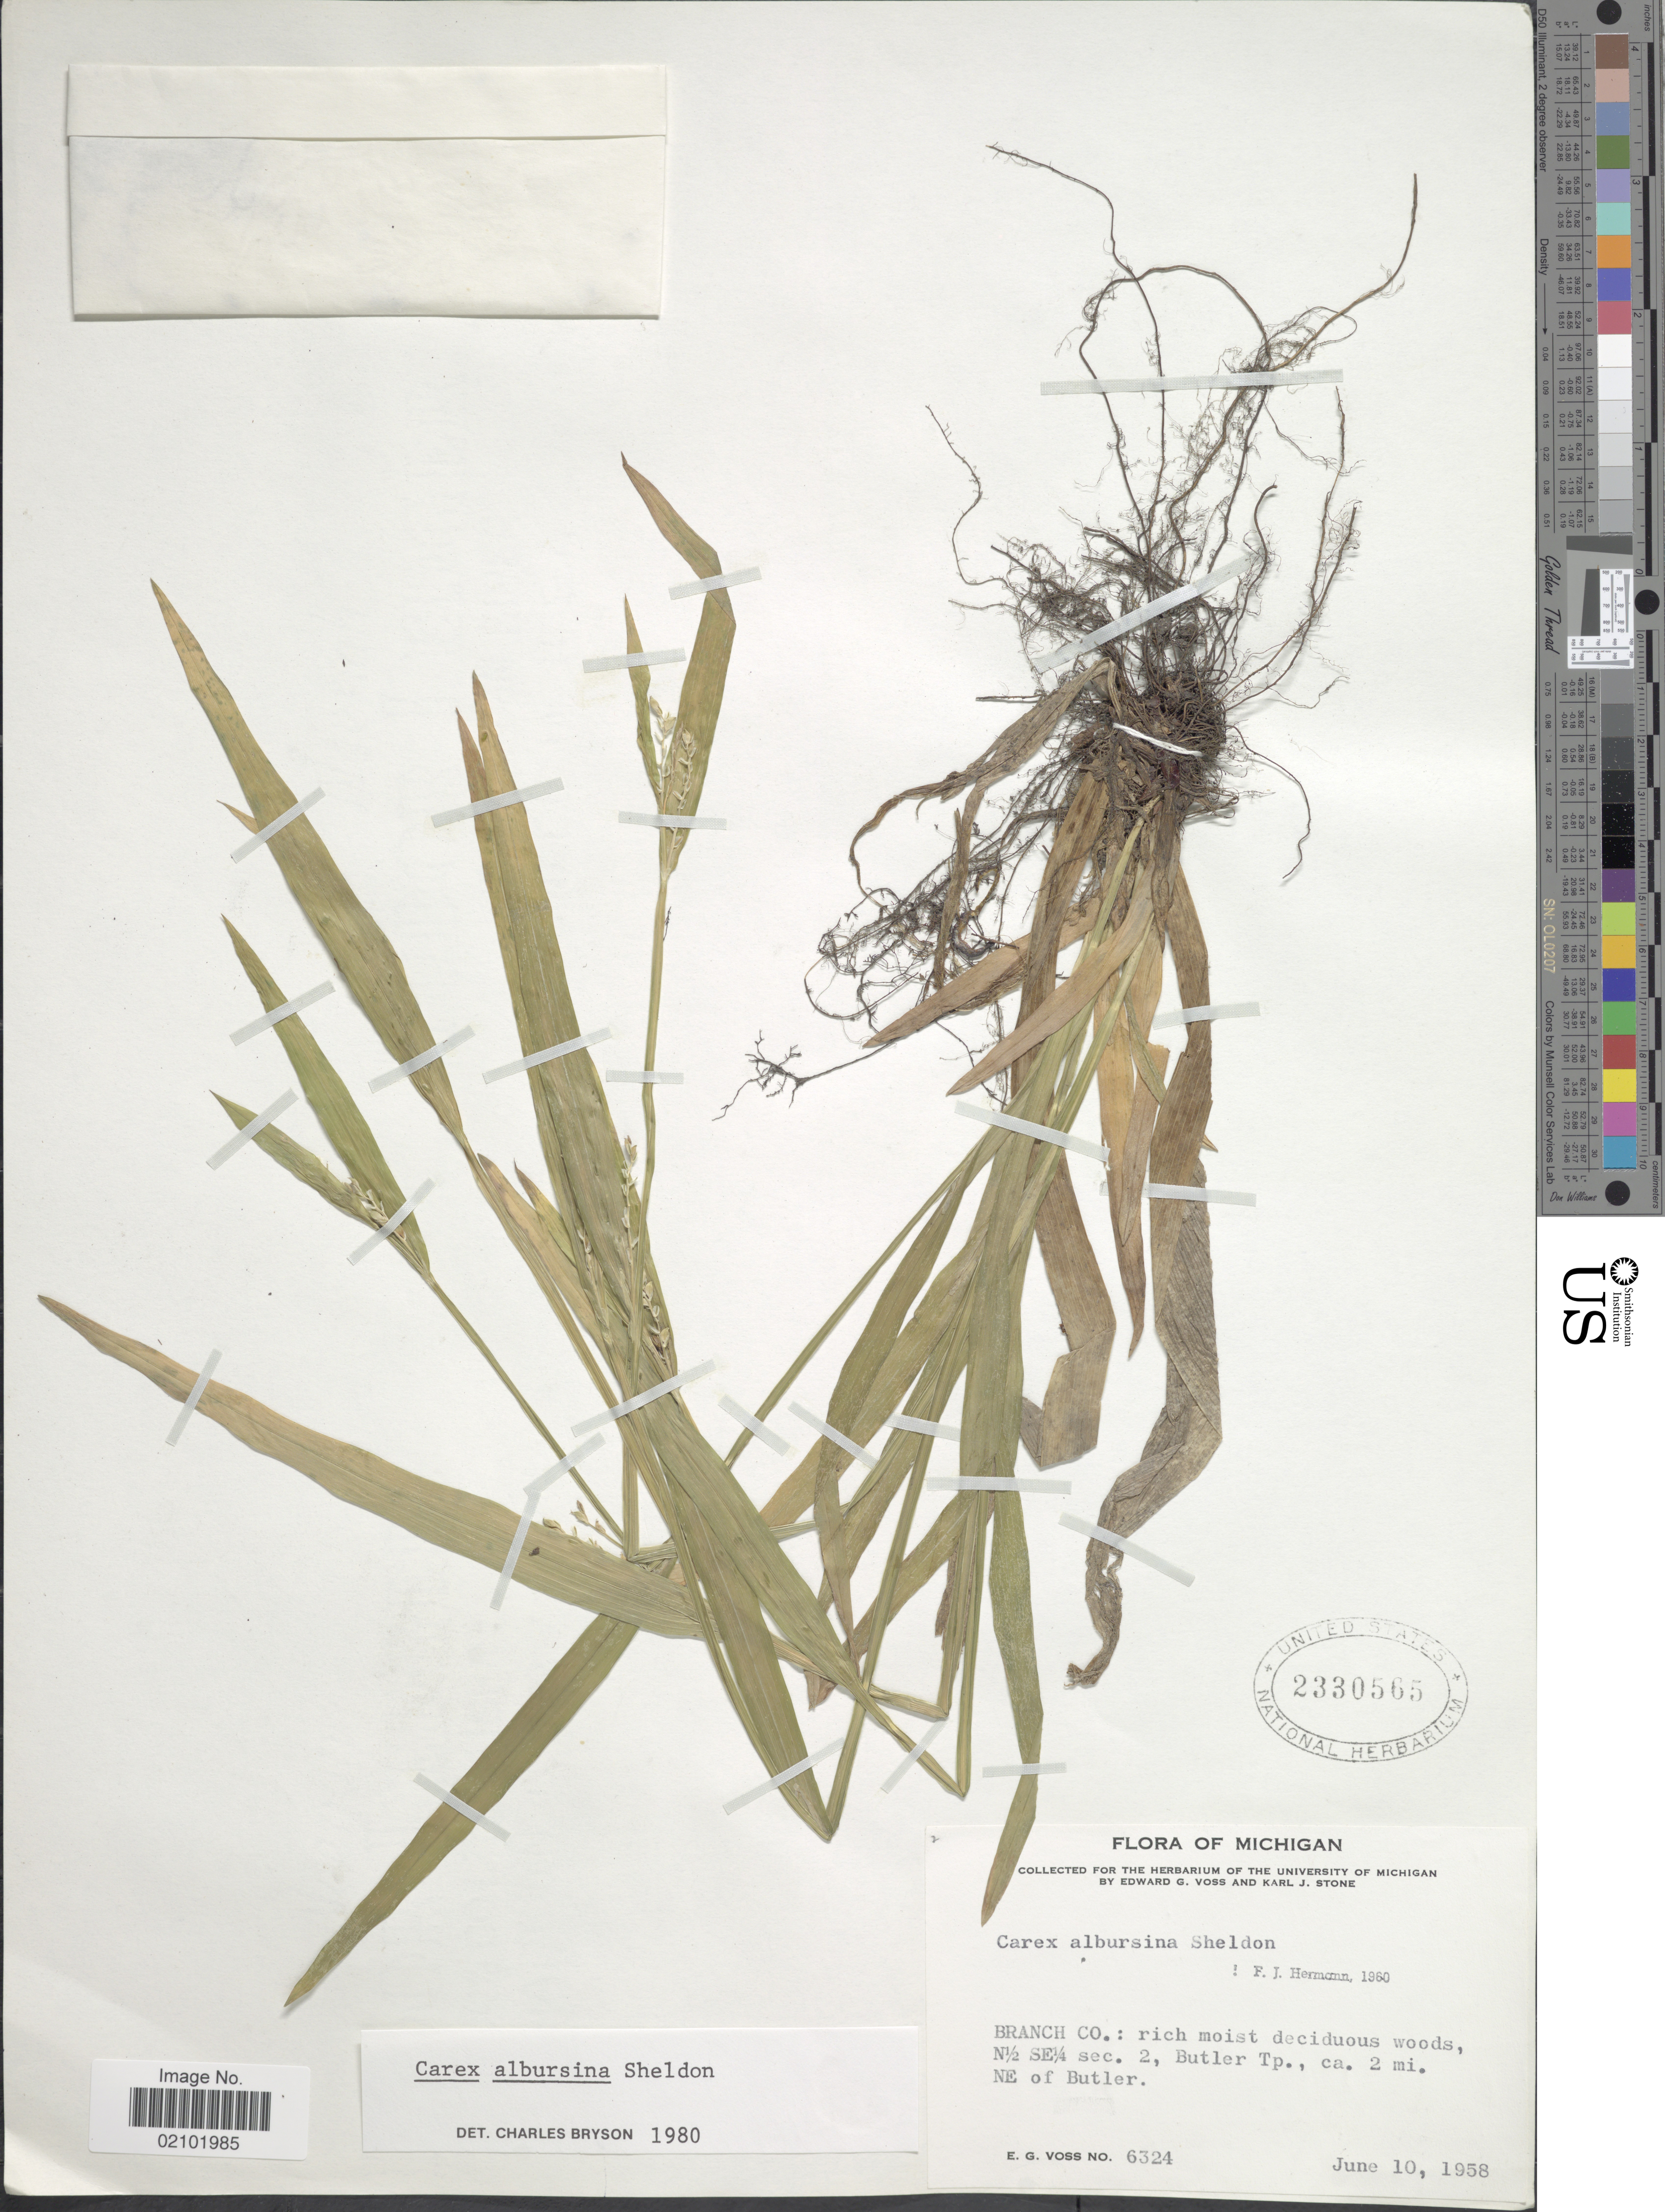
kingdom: Plantae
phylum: Tracheophyta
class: Liliopsida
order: Poales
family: Cyperaceae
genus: Carex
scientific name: Carex albursina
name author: E. Sheld.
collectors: E. G. Voss & K. J. Stone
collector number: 6324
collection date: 1958-06-10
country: United States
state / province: Michigan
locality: Branch Co.: N½ SE¼ sec. 2, Butler Tp., ca. 2 mi. NE of Butler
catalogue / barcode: US 2330565